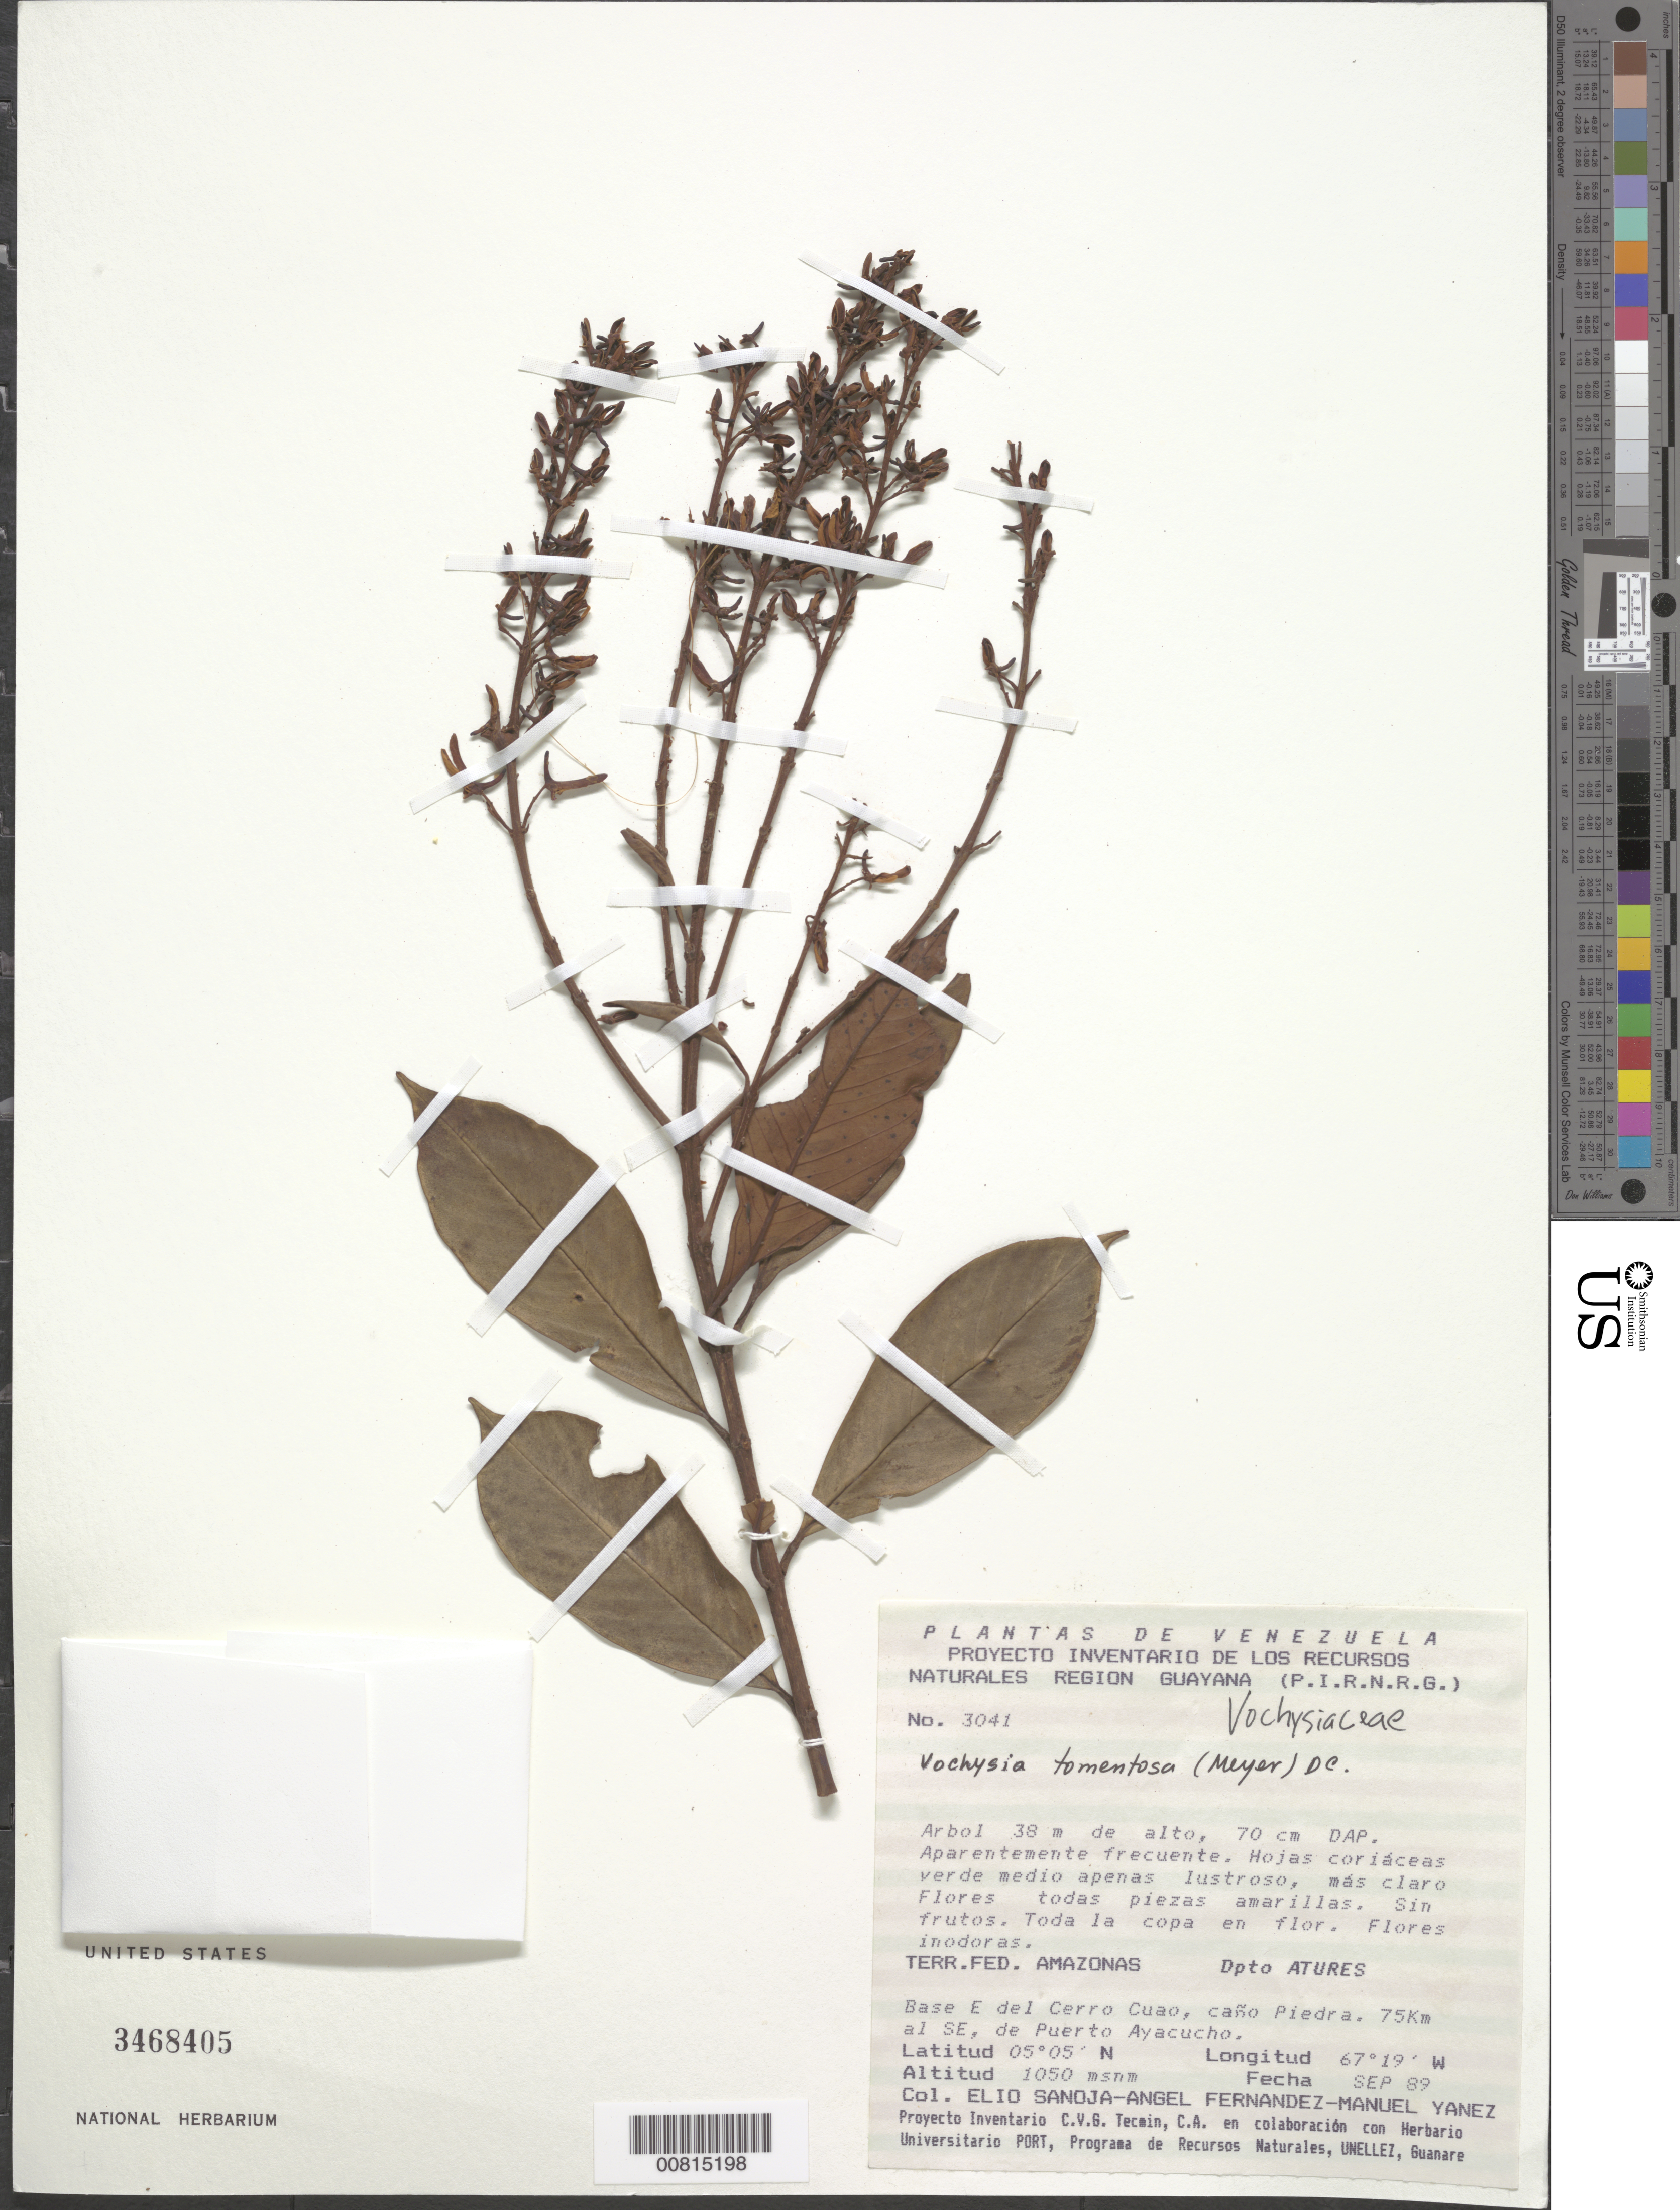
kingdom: Plantae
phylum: Tracheophyta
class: Magnoliopsida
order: Myrtales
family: Vochysiaceae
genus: Vochysia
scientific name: Vochysia tomentosa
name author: (G. Mey.) DC.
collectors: E. Sanoja, A. Fernandez & M. Yanez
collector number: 3041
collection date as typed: Sep-89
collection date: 1989-09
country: Venezuela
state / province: Amazonas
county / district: Atures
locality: Cerro Cuao, Caño Piedra; 75 km al SE de Puerto Ayacucho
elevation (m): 1050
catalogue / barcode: US 3468405